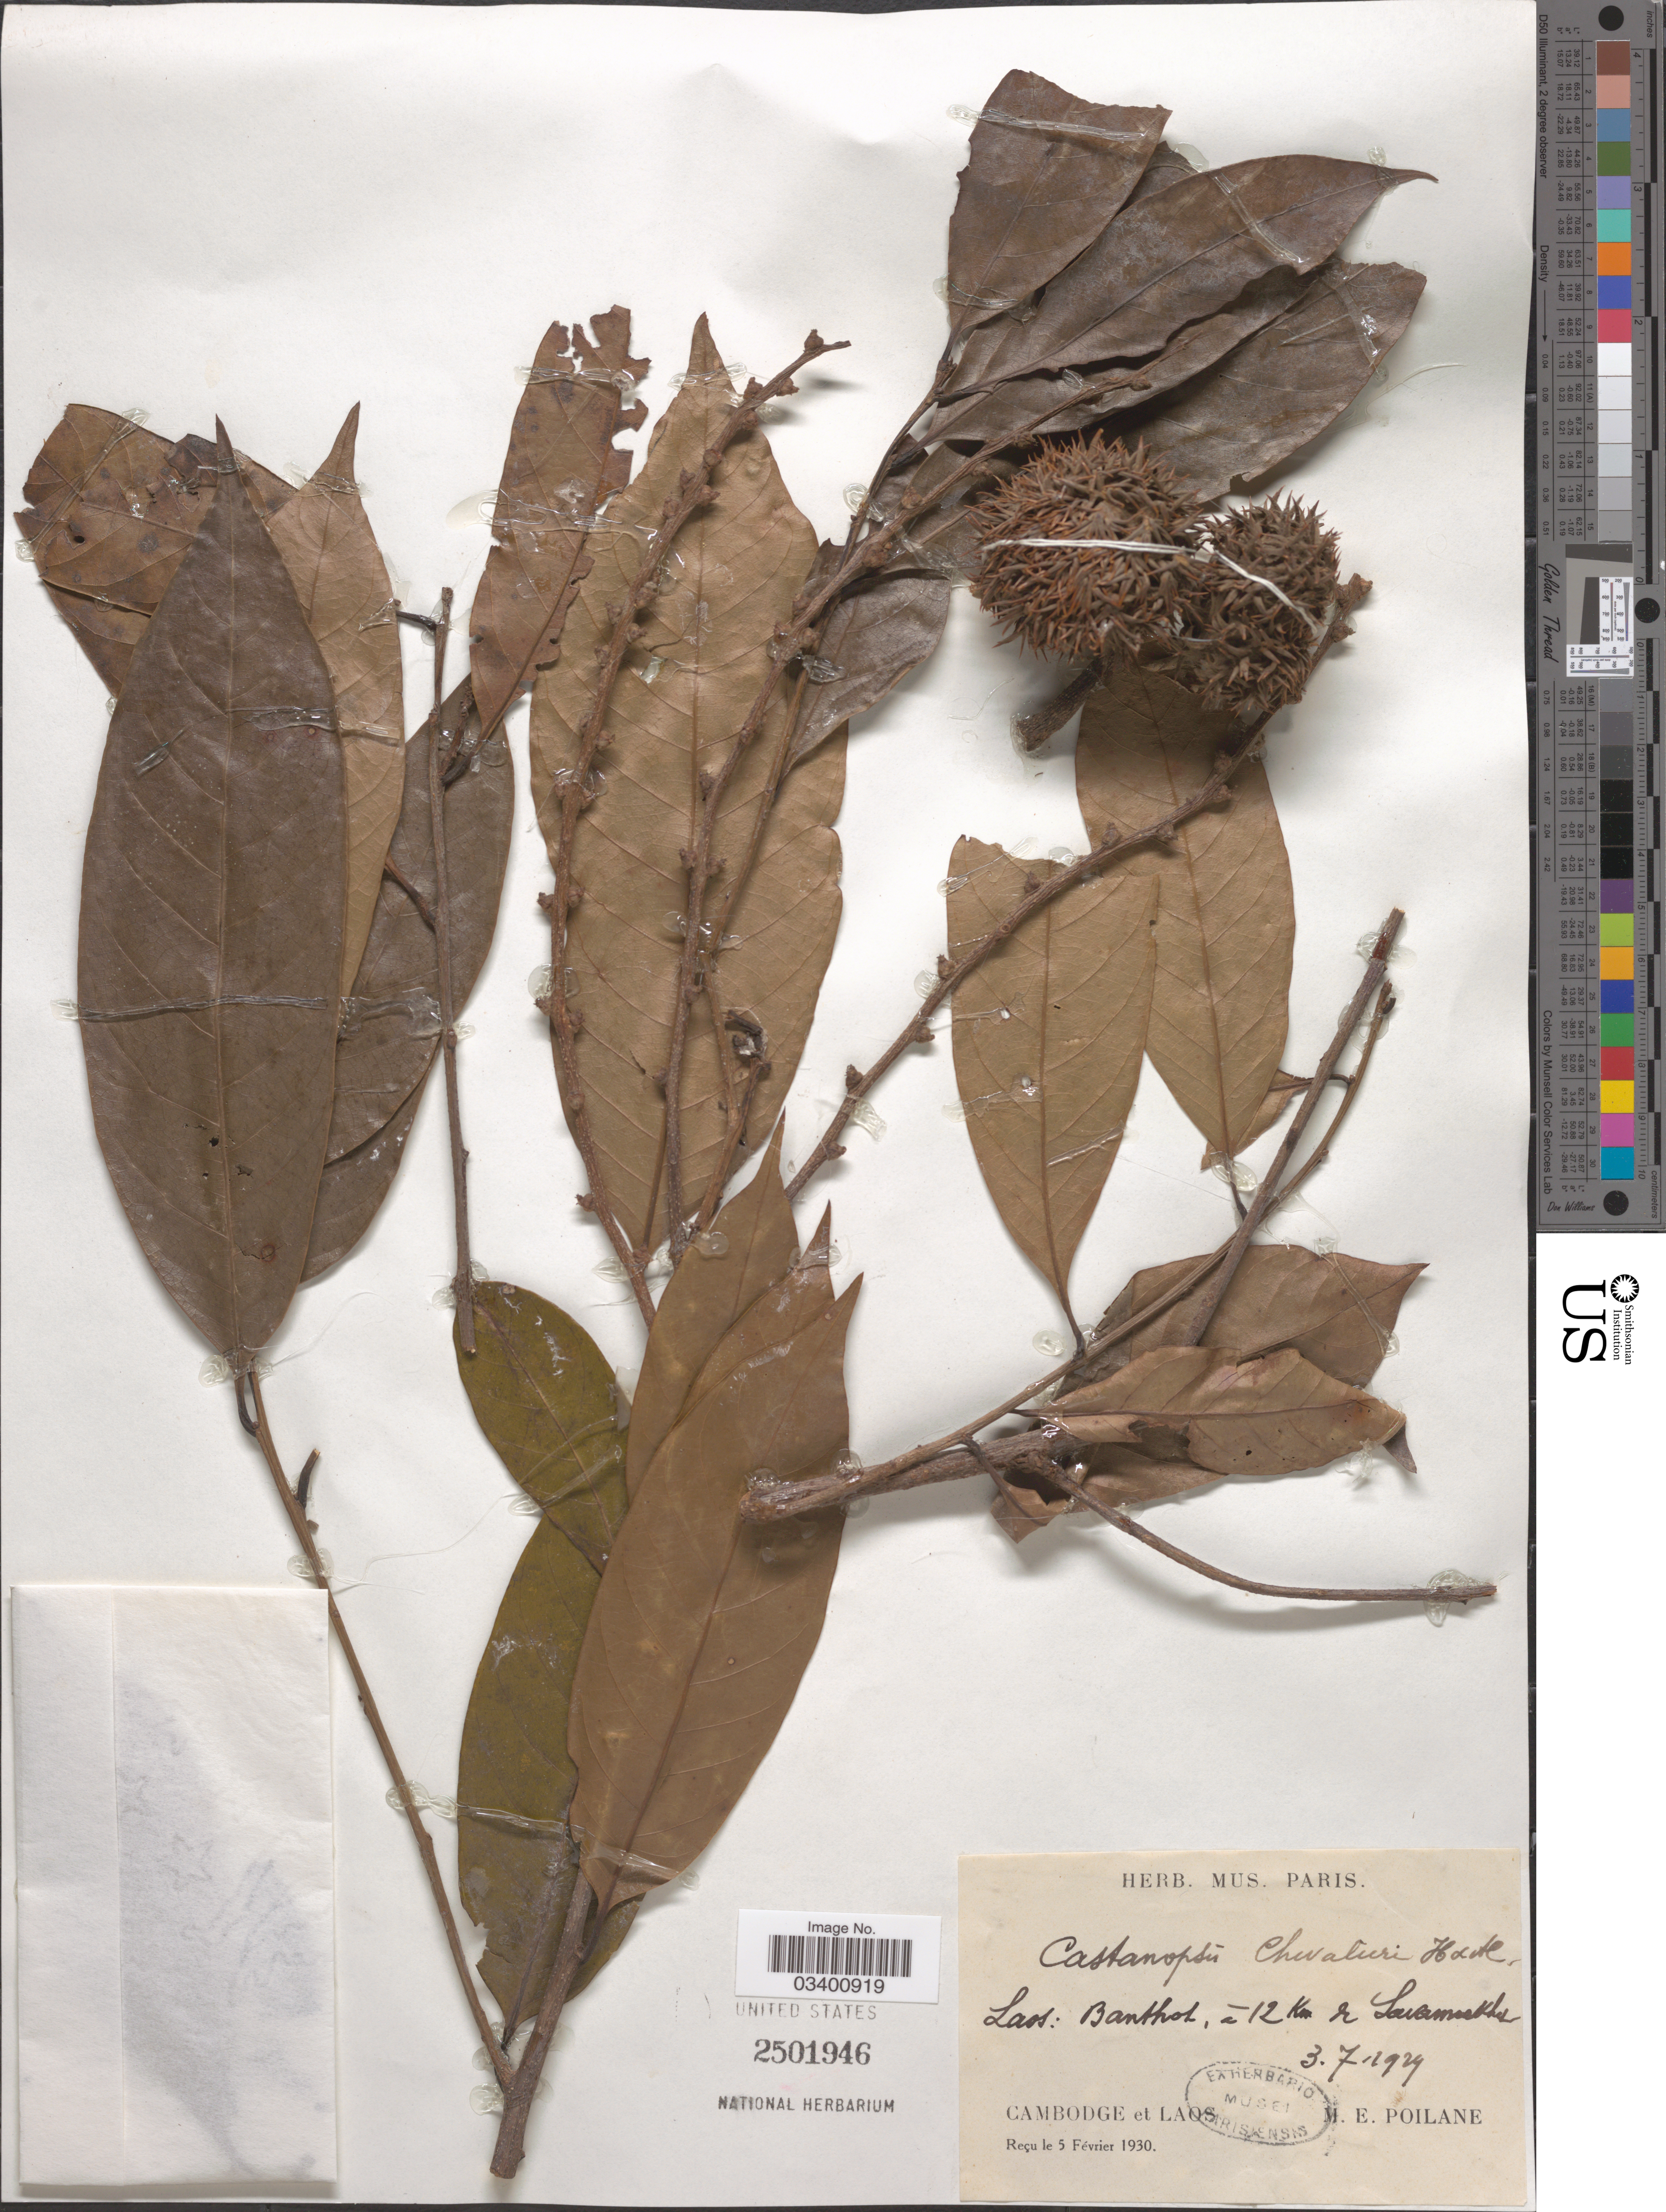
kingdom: Plantae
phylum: Tracheophyta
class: Magnoliopsida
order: Fagales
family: Fagaceae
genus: Castanopsis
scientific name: Castanopsis chevalieri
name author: Hickel & A. Camus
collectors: M. Poilane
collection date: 1929-07-03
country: Laos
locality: Banthol, á 12 Km de La [illegible text]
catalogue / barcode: US 2501946